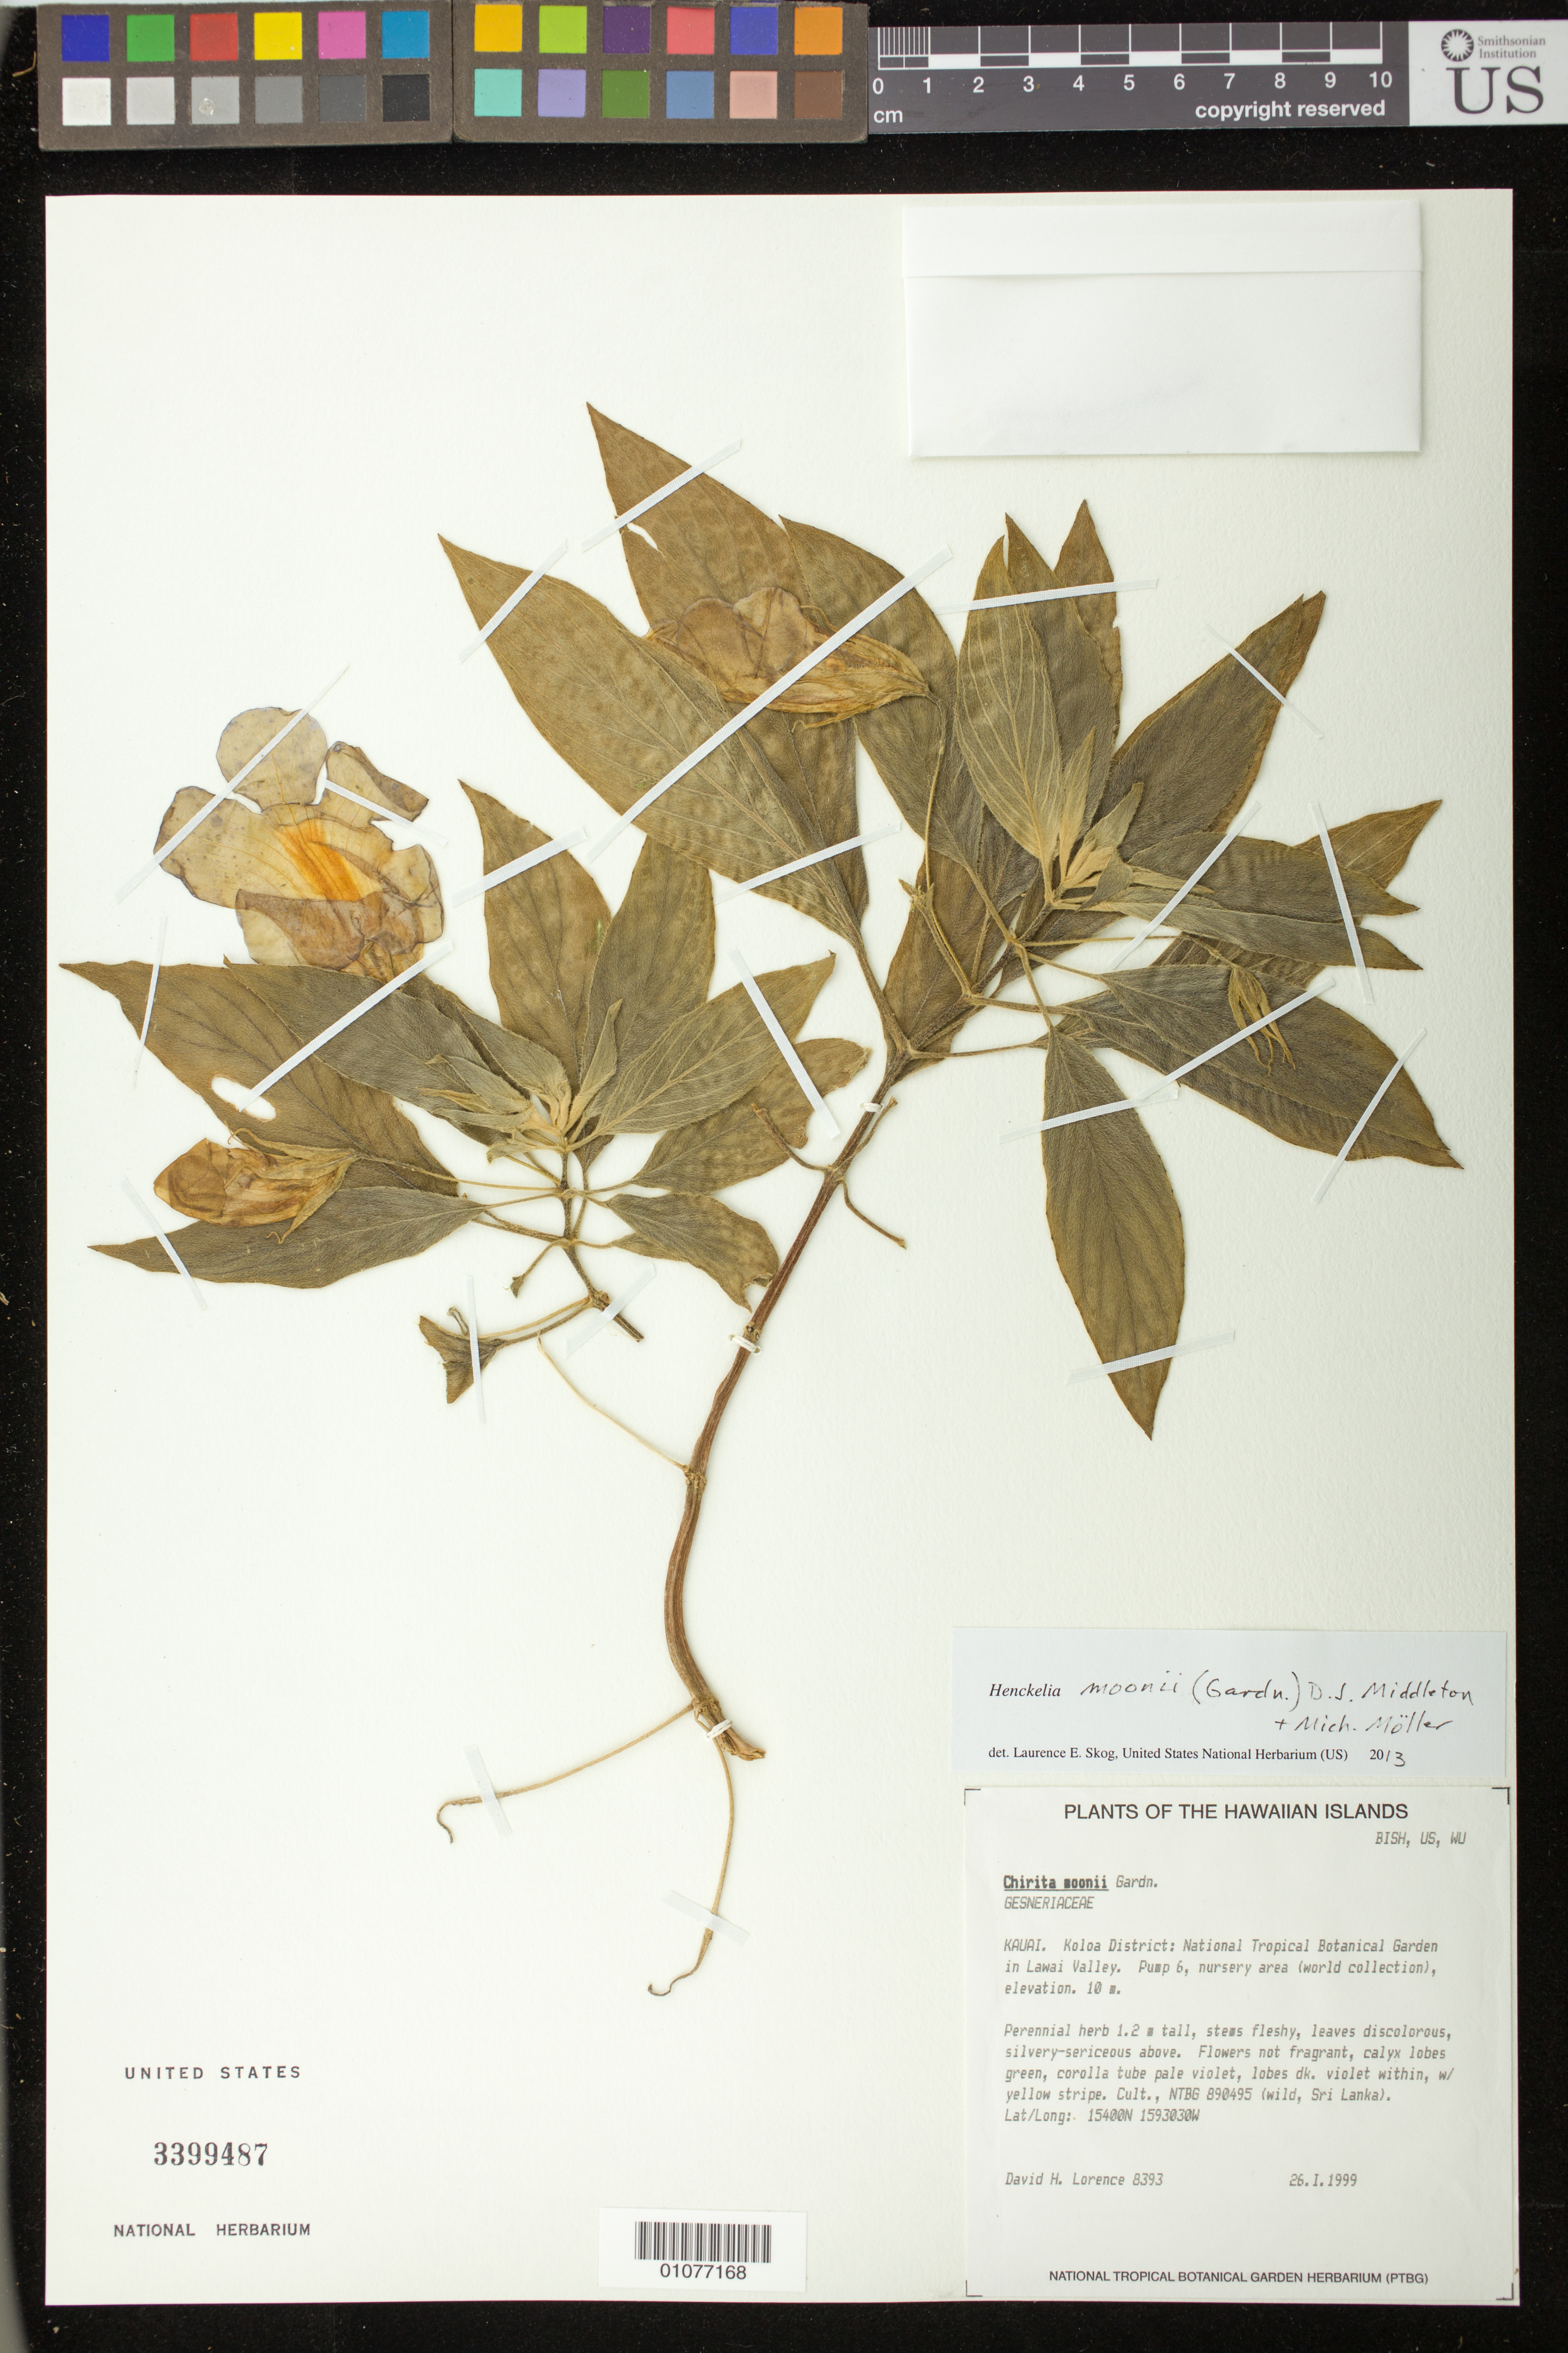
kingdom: Plantae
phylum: Tracheophyta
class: Magnoliopsida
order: Lamiales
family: Gesneriaceae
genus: Henckelia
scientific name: Henckelia moonii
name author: (Gardner) D.J. Middleton & Mich. Möller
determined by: Skog, Laurence E.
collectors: D. Lorence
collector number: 8393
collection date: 1999-01-26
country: United States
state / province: Hawaii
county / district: Kauai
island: Kaua'i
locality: Koloa District, National Tropical Botanical Garden in Lawai Valley. Pump 6 nursery area (world collection)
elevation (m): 10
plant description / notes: NTBG 890495 (wild, Sri Lanka)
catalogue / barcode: US 3399487